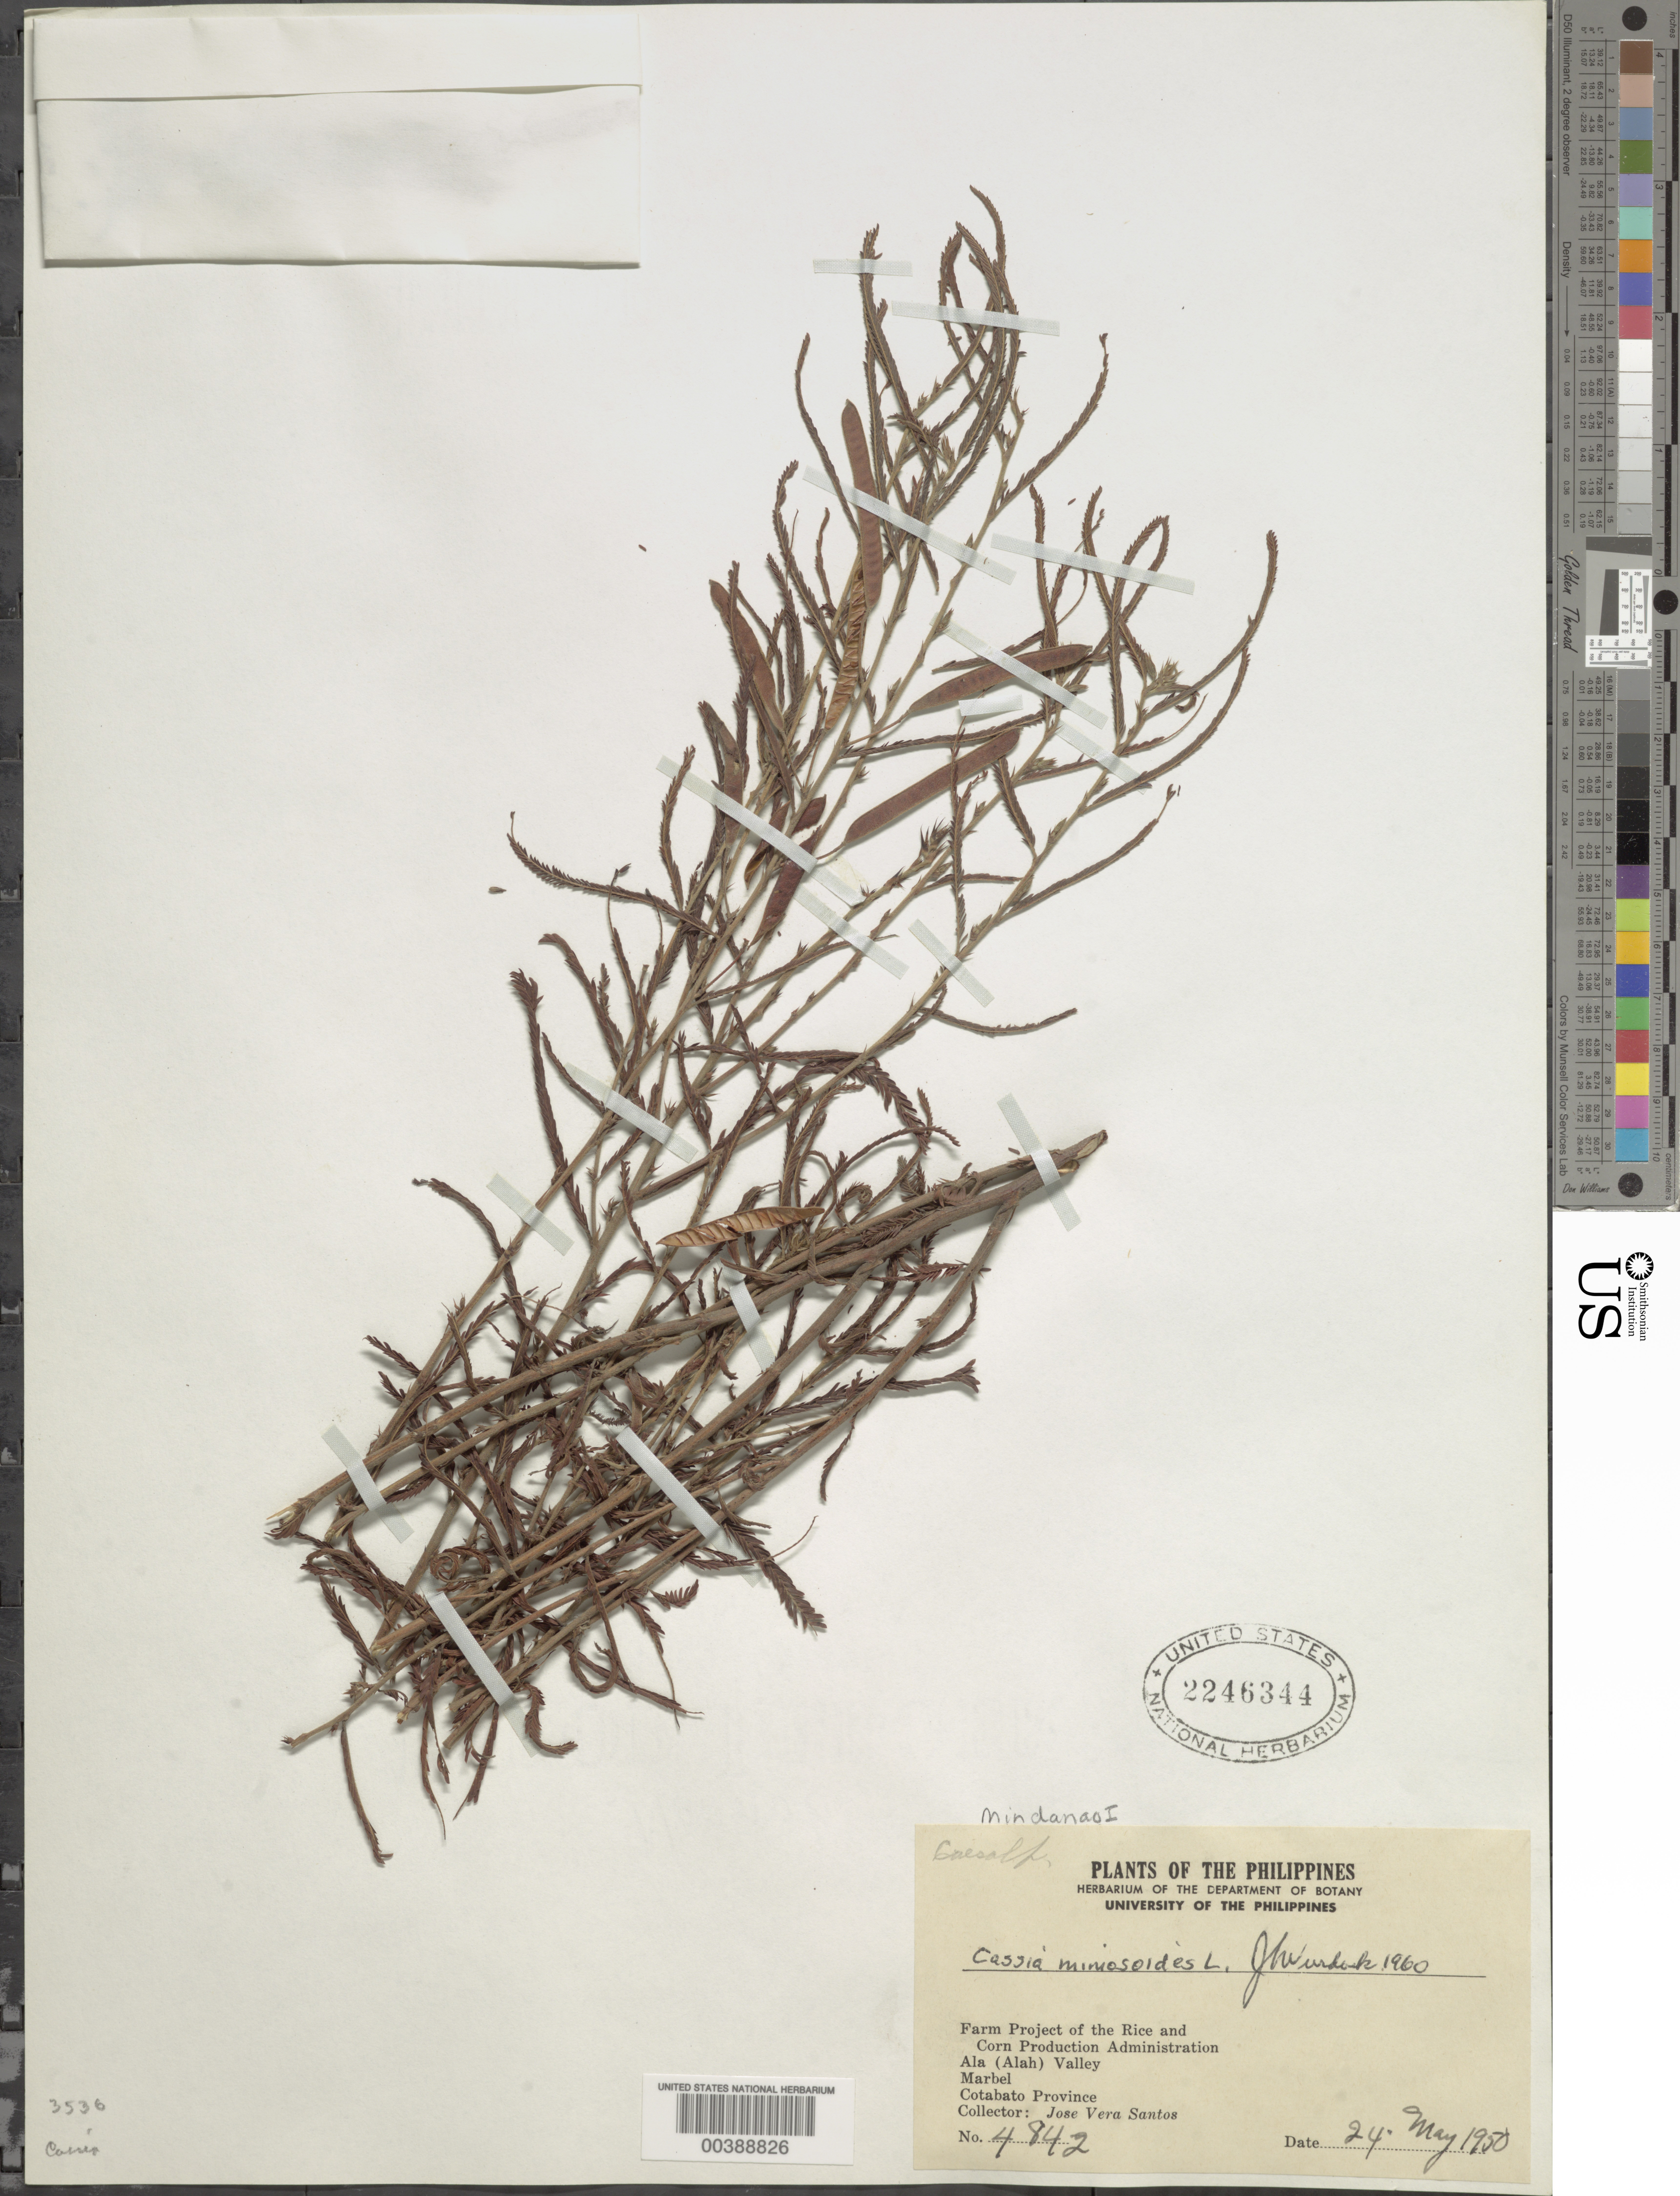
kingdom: Plantae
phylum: Tracheophyta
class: Magnoliopsida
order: Fabales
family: Fabaceae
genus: Chamaecrista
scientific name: Chamaecrista mimosoides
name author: (L.) Greene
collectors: J. V. Santos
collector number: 4842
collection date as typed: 24 May 1950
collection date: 1950-05-24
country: Philippines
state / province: Soccsksargen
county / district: South Cotabato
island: Mindanao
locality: Ala (alah) valley; marbel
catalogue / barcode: US 2246344